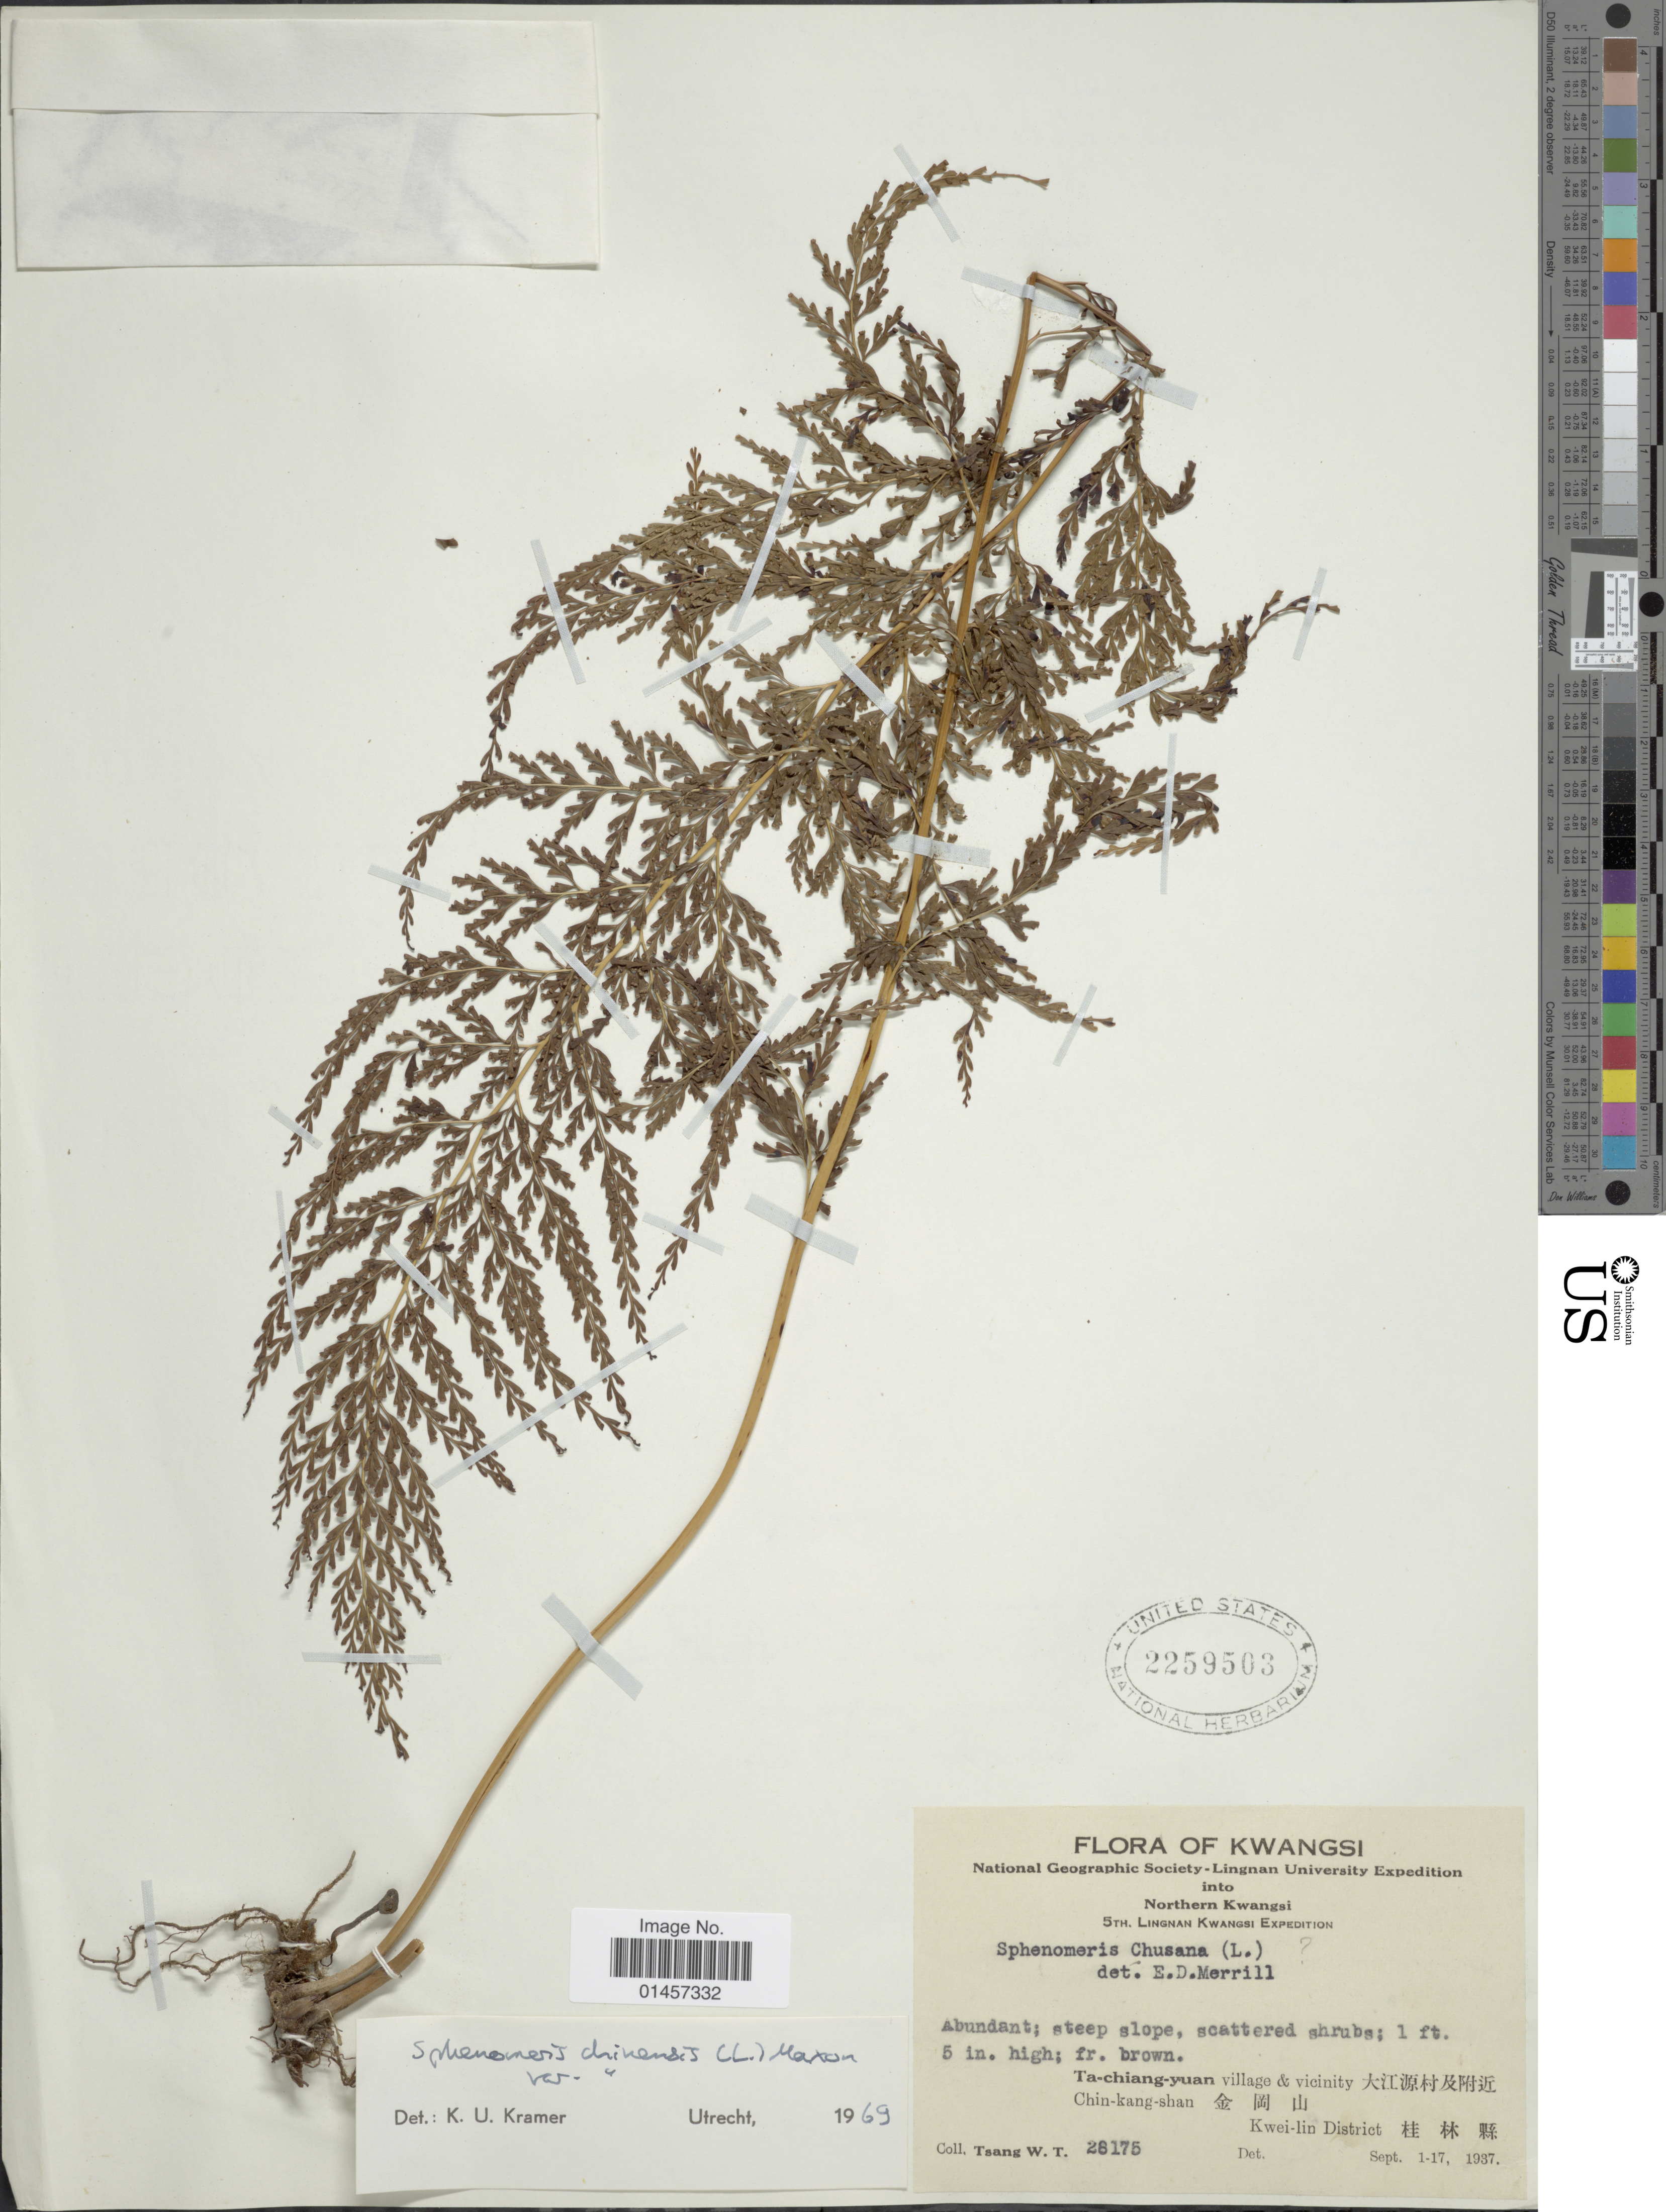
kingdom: Plantae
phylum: Tracheophyta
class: Polypodiopsida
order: Polypodiales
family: Lindsaeaceae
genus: Sphenomeris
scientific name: Sphenomeris chinensis var. chinensis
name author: (L.) Maxon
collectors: W. T. Tsang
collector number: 28175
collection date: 1937-09-01/1937-09-17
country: China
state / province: Guangxi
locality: Kwangsi, Ta-Chiang-yuan village & vicinity, Chin-Kang-Shan, Kwei-lin District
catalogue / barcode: US 2259503